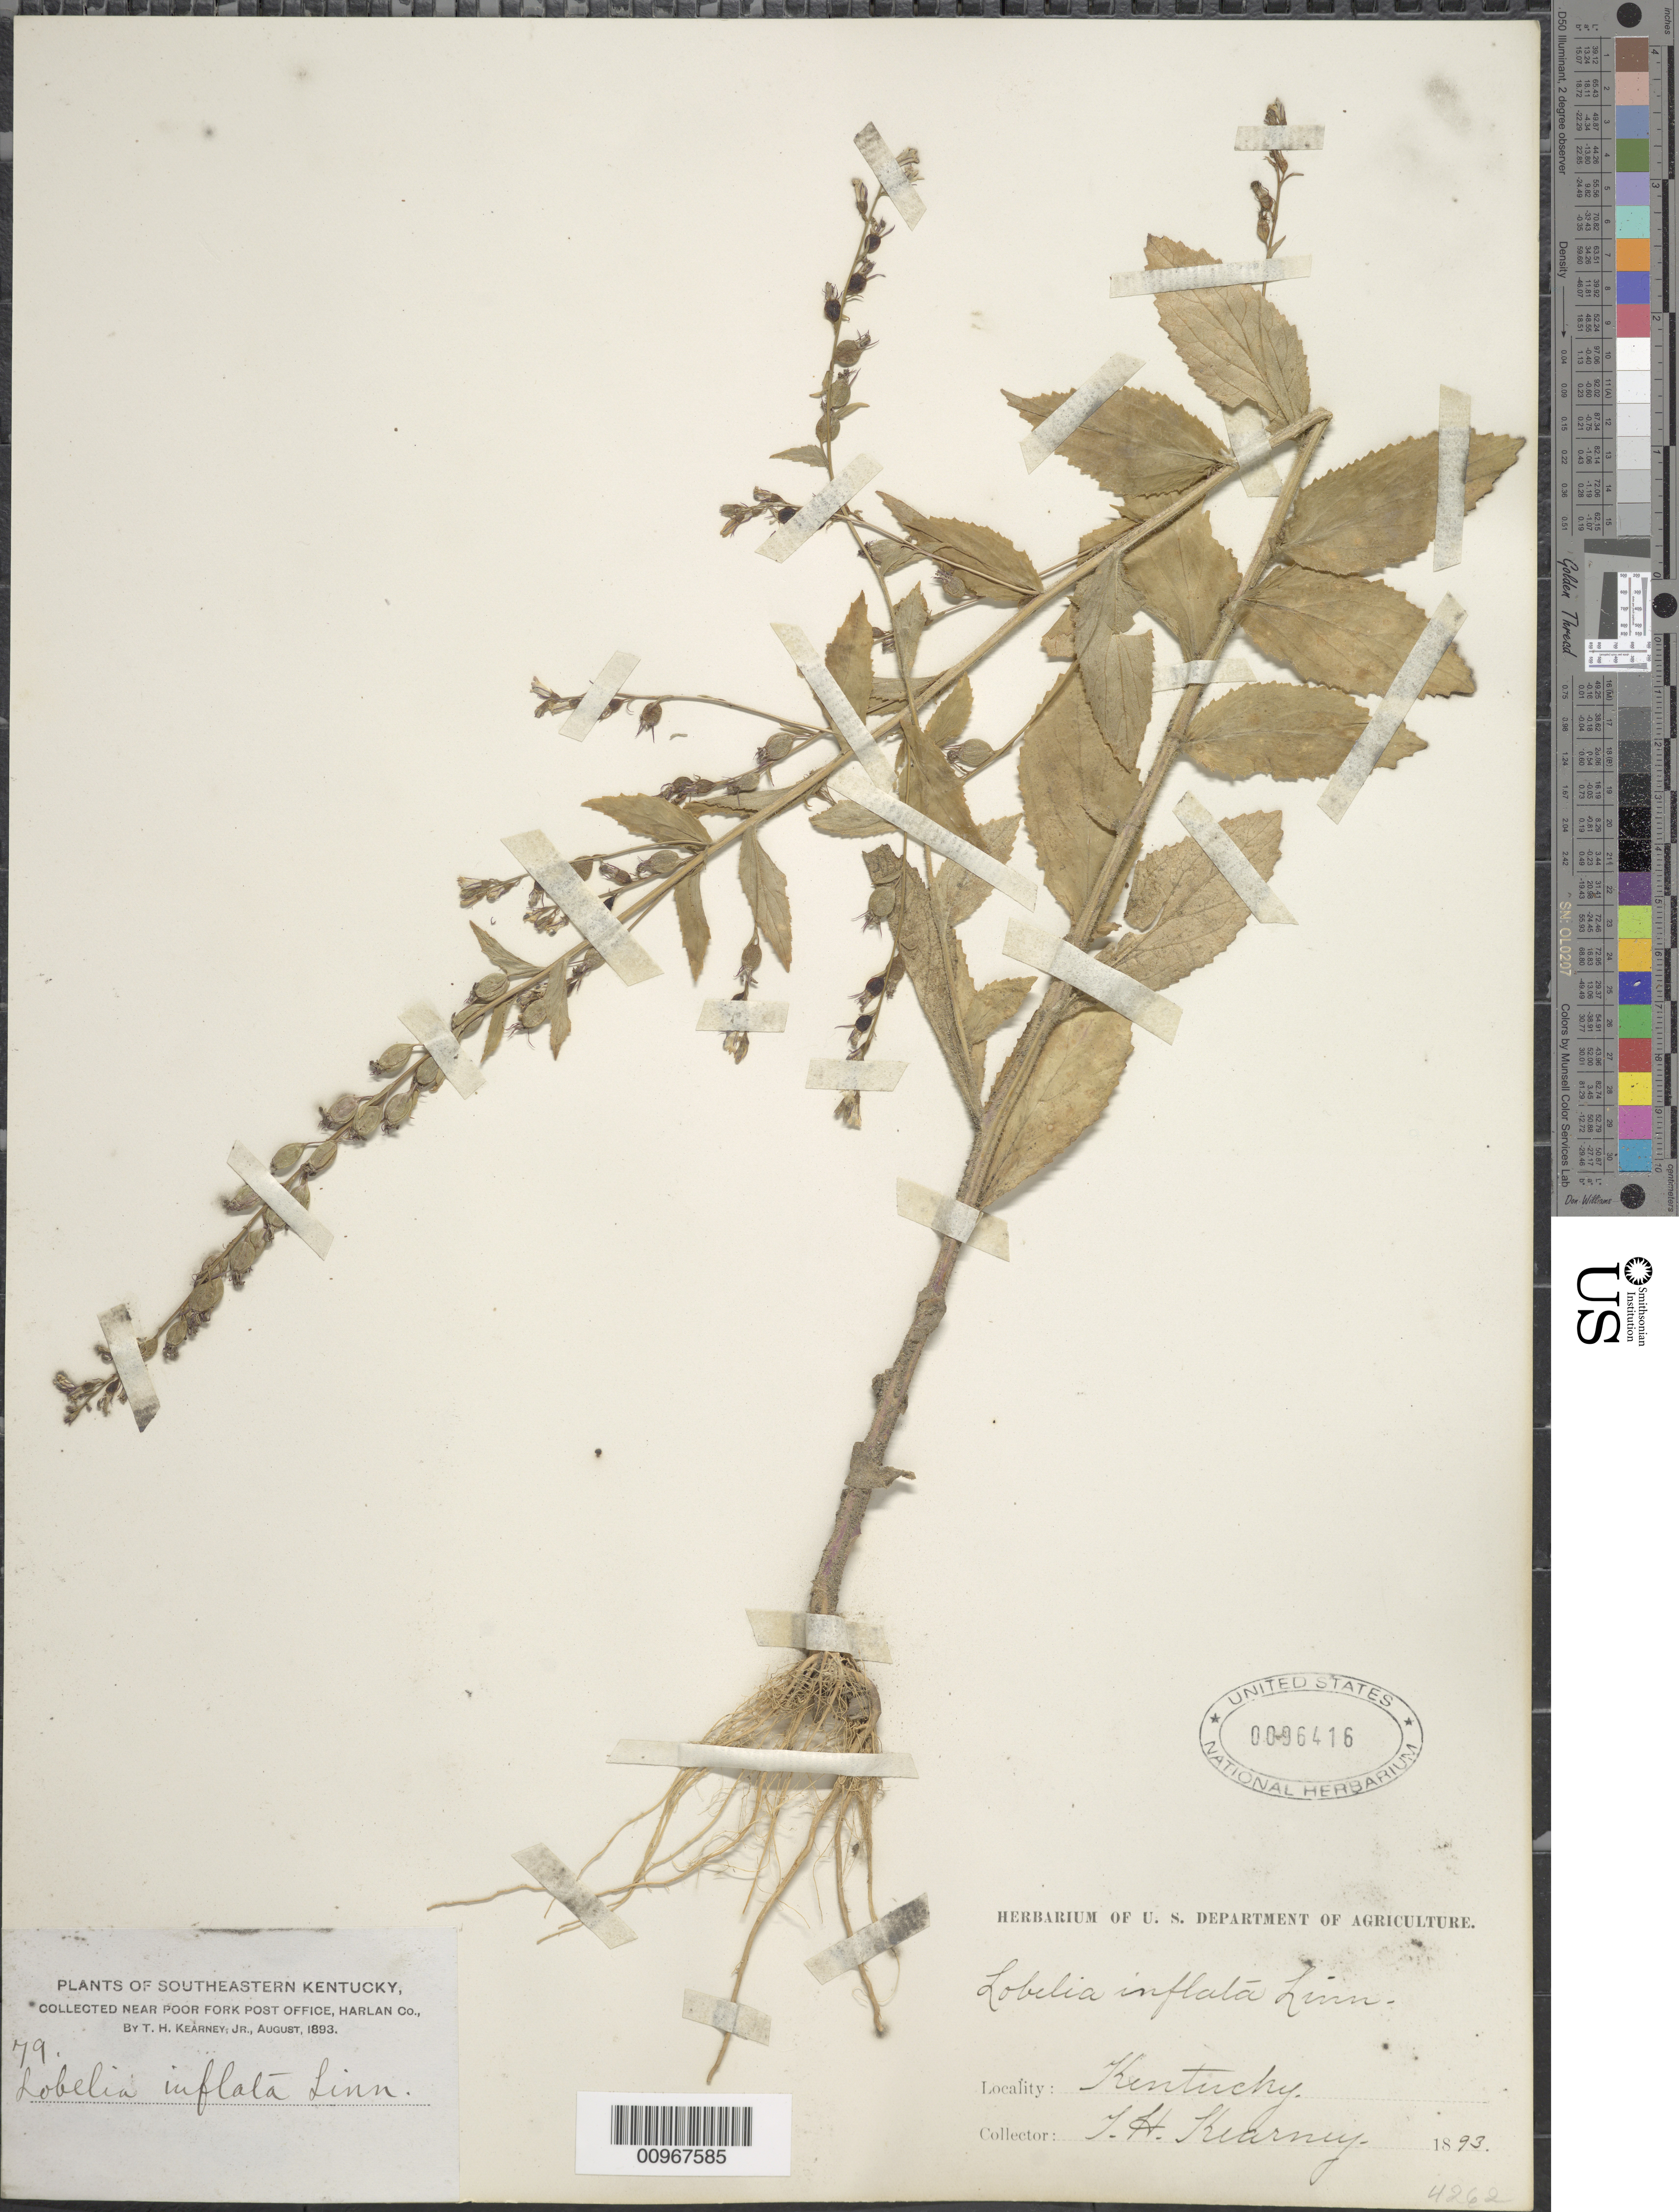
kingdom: Plantae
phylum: Tracheophyta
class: Magnoliopsida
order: Asterales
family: Campanulaceae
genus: Lobelia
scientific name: Lobelia inflata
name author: L.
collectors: T. H. Kearney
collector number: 79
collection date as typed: Aug 1893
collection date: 1893-08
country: United States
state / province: Kentucky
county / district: Harlan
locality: Near Poor Fork Post Office.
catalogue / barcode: US 96416